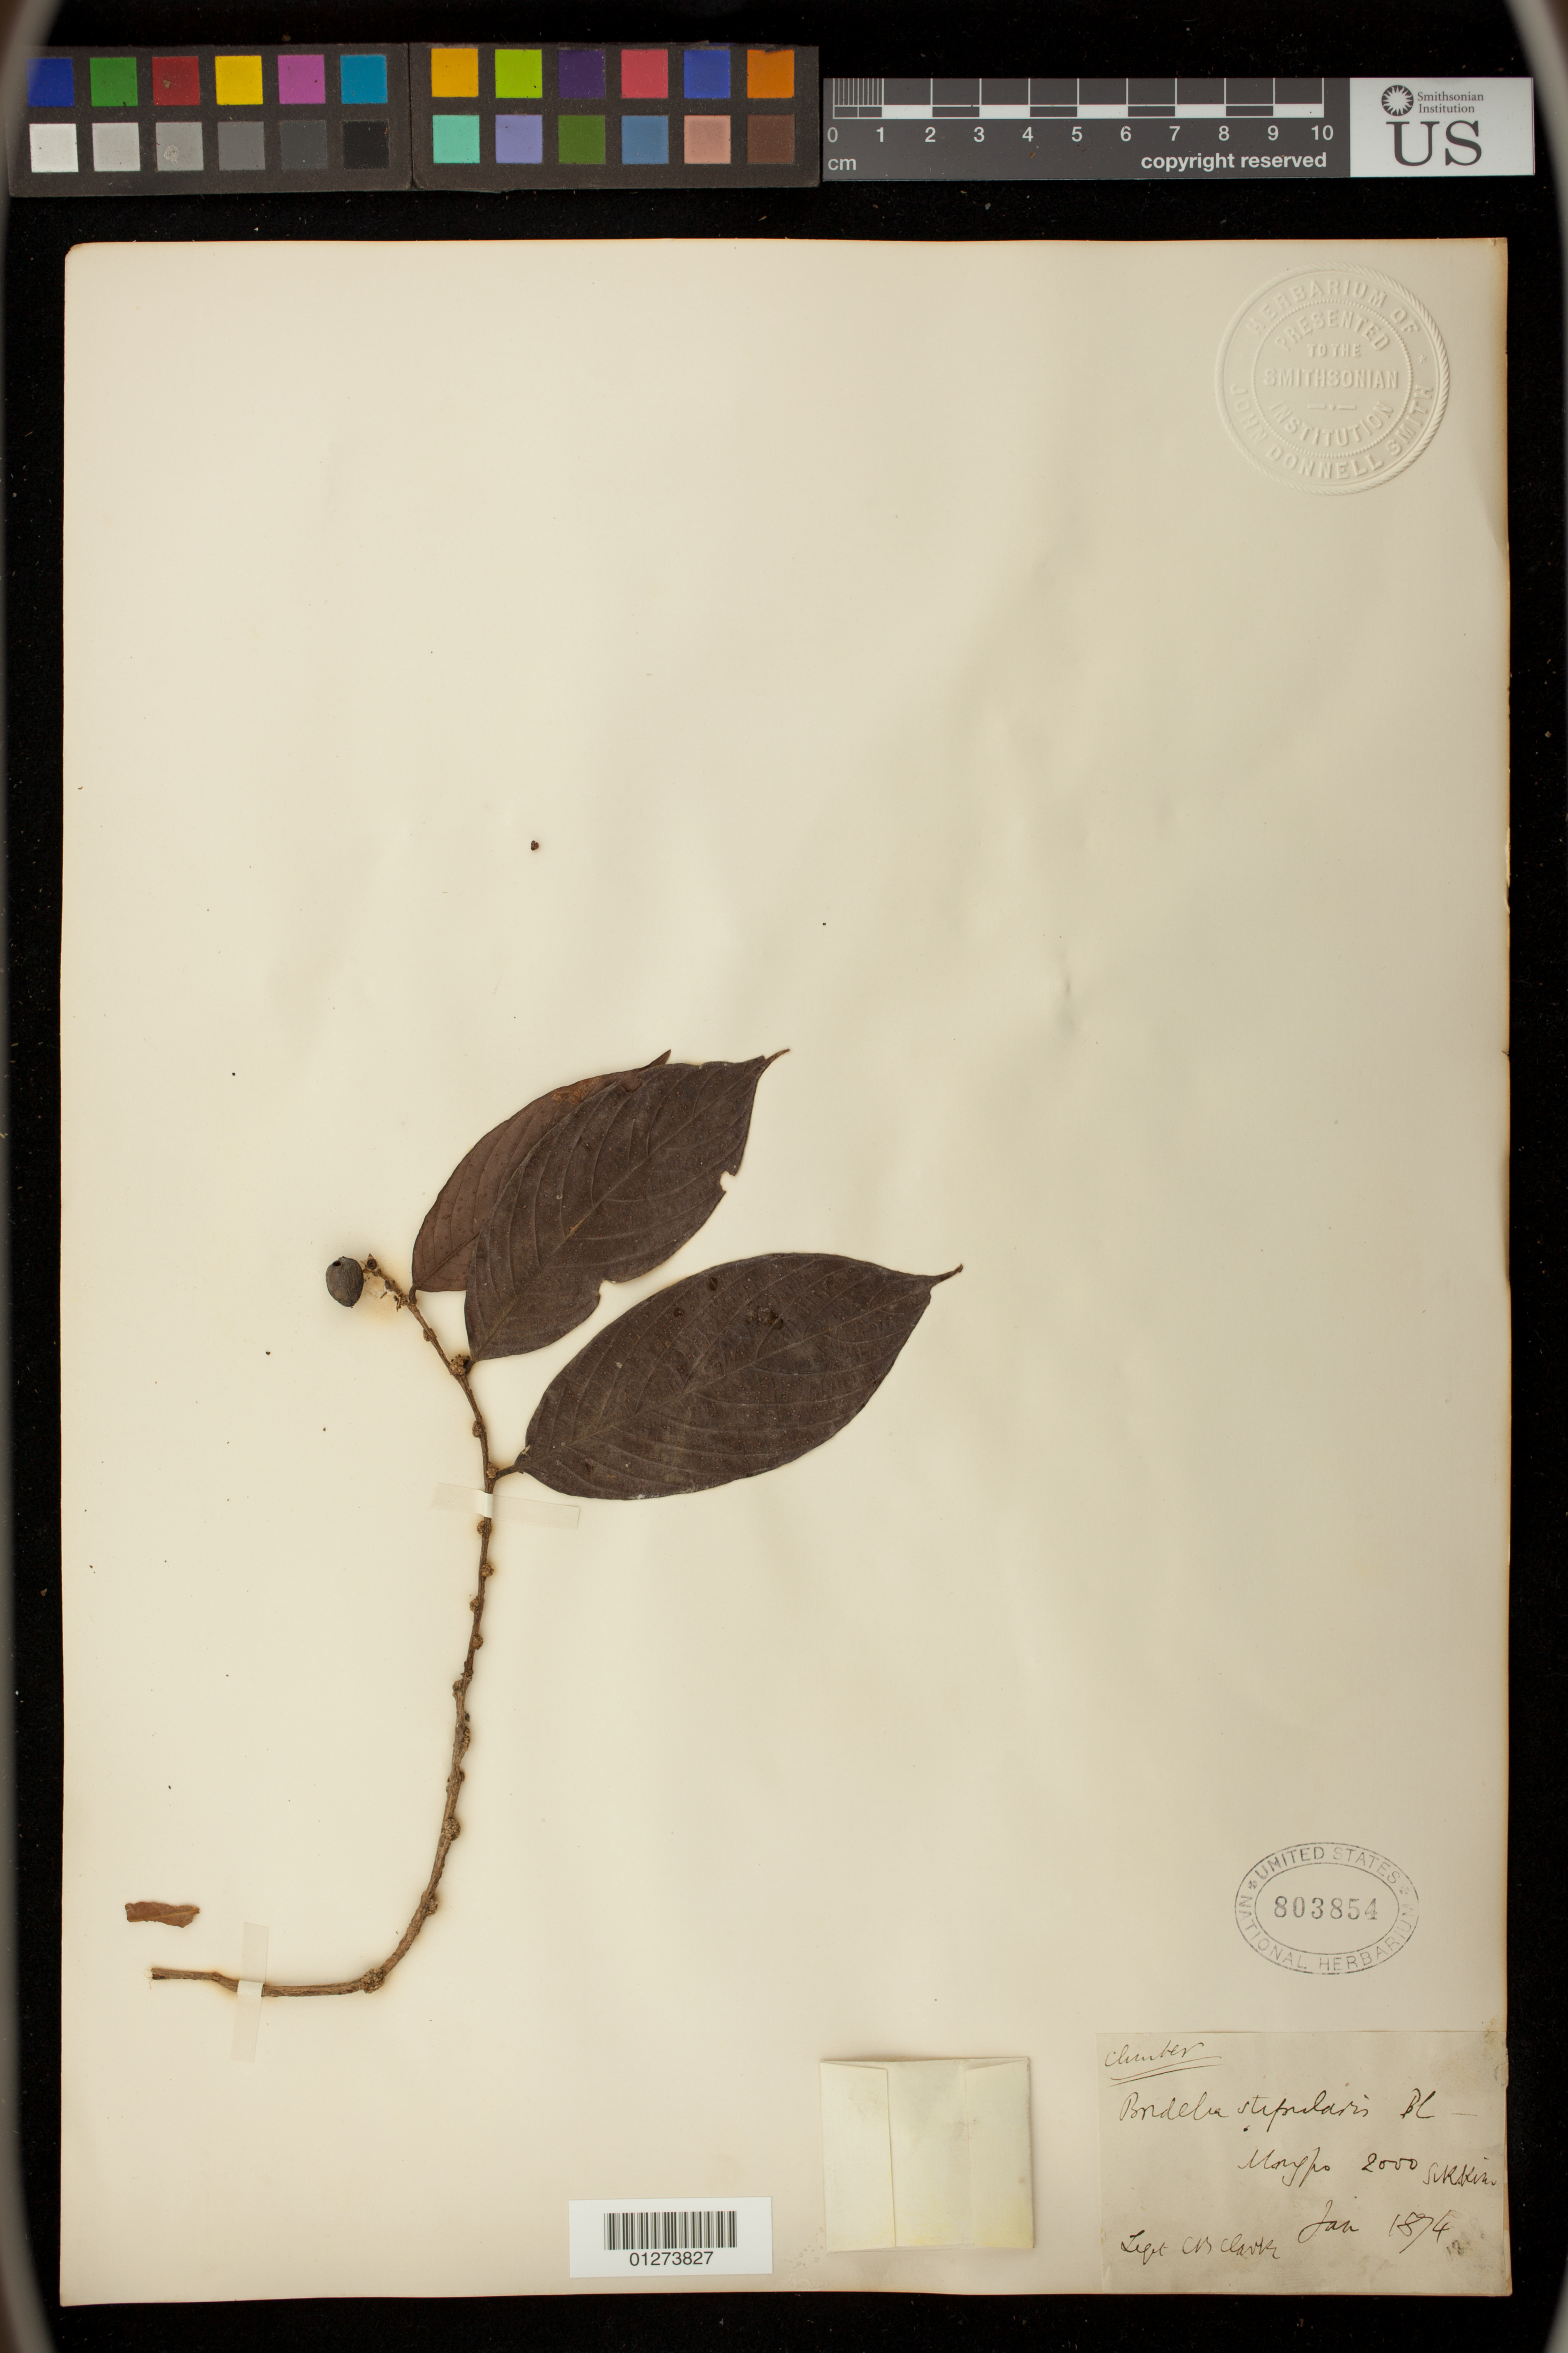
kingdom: Plantae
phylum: Tracheophyta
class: Magnoliopsida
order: Malpighiales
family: Phyllanthaceae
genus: Bridelia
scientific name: Bridelia stipularis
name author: (L.) Blume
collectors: C. B. Clarke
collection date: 1874-01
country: India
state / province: Sikkim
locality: Moypo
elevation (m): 2000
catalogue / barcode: US 803854